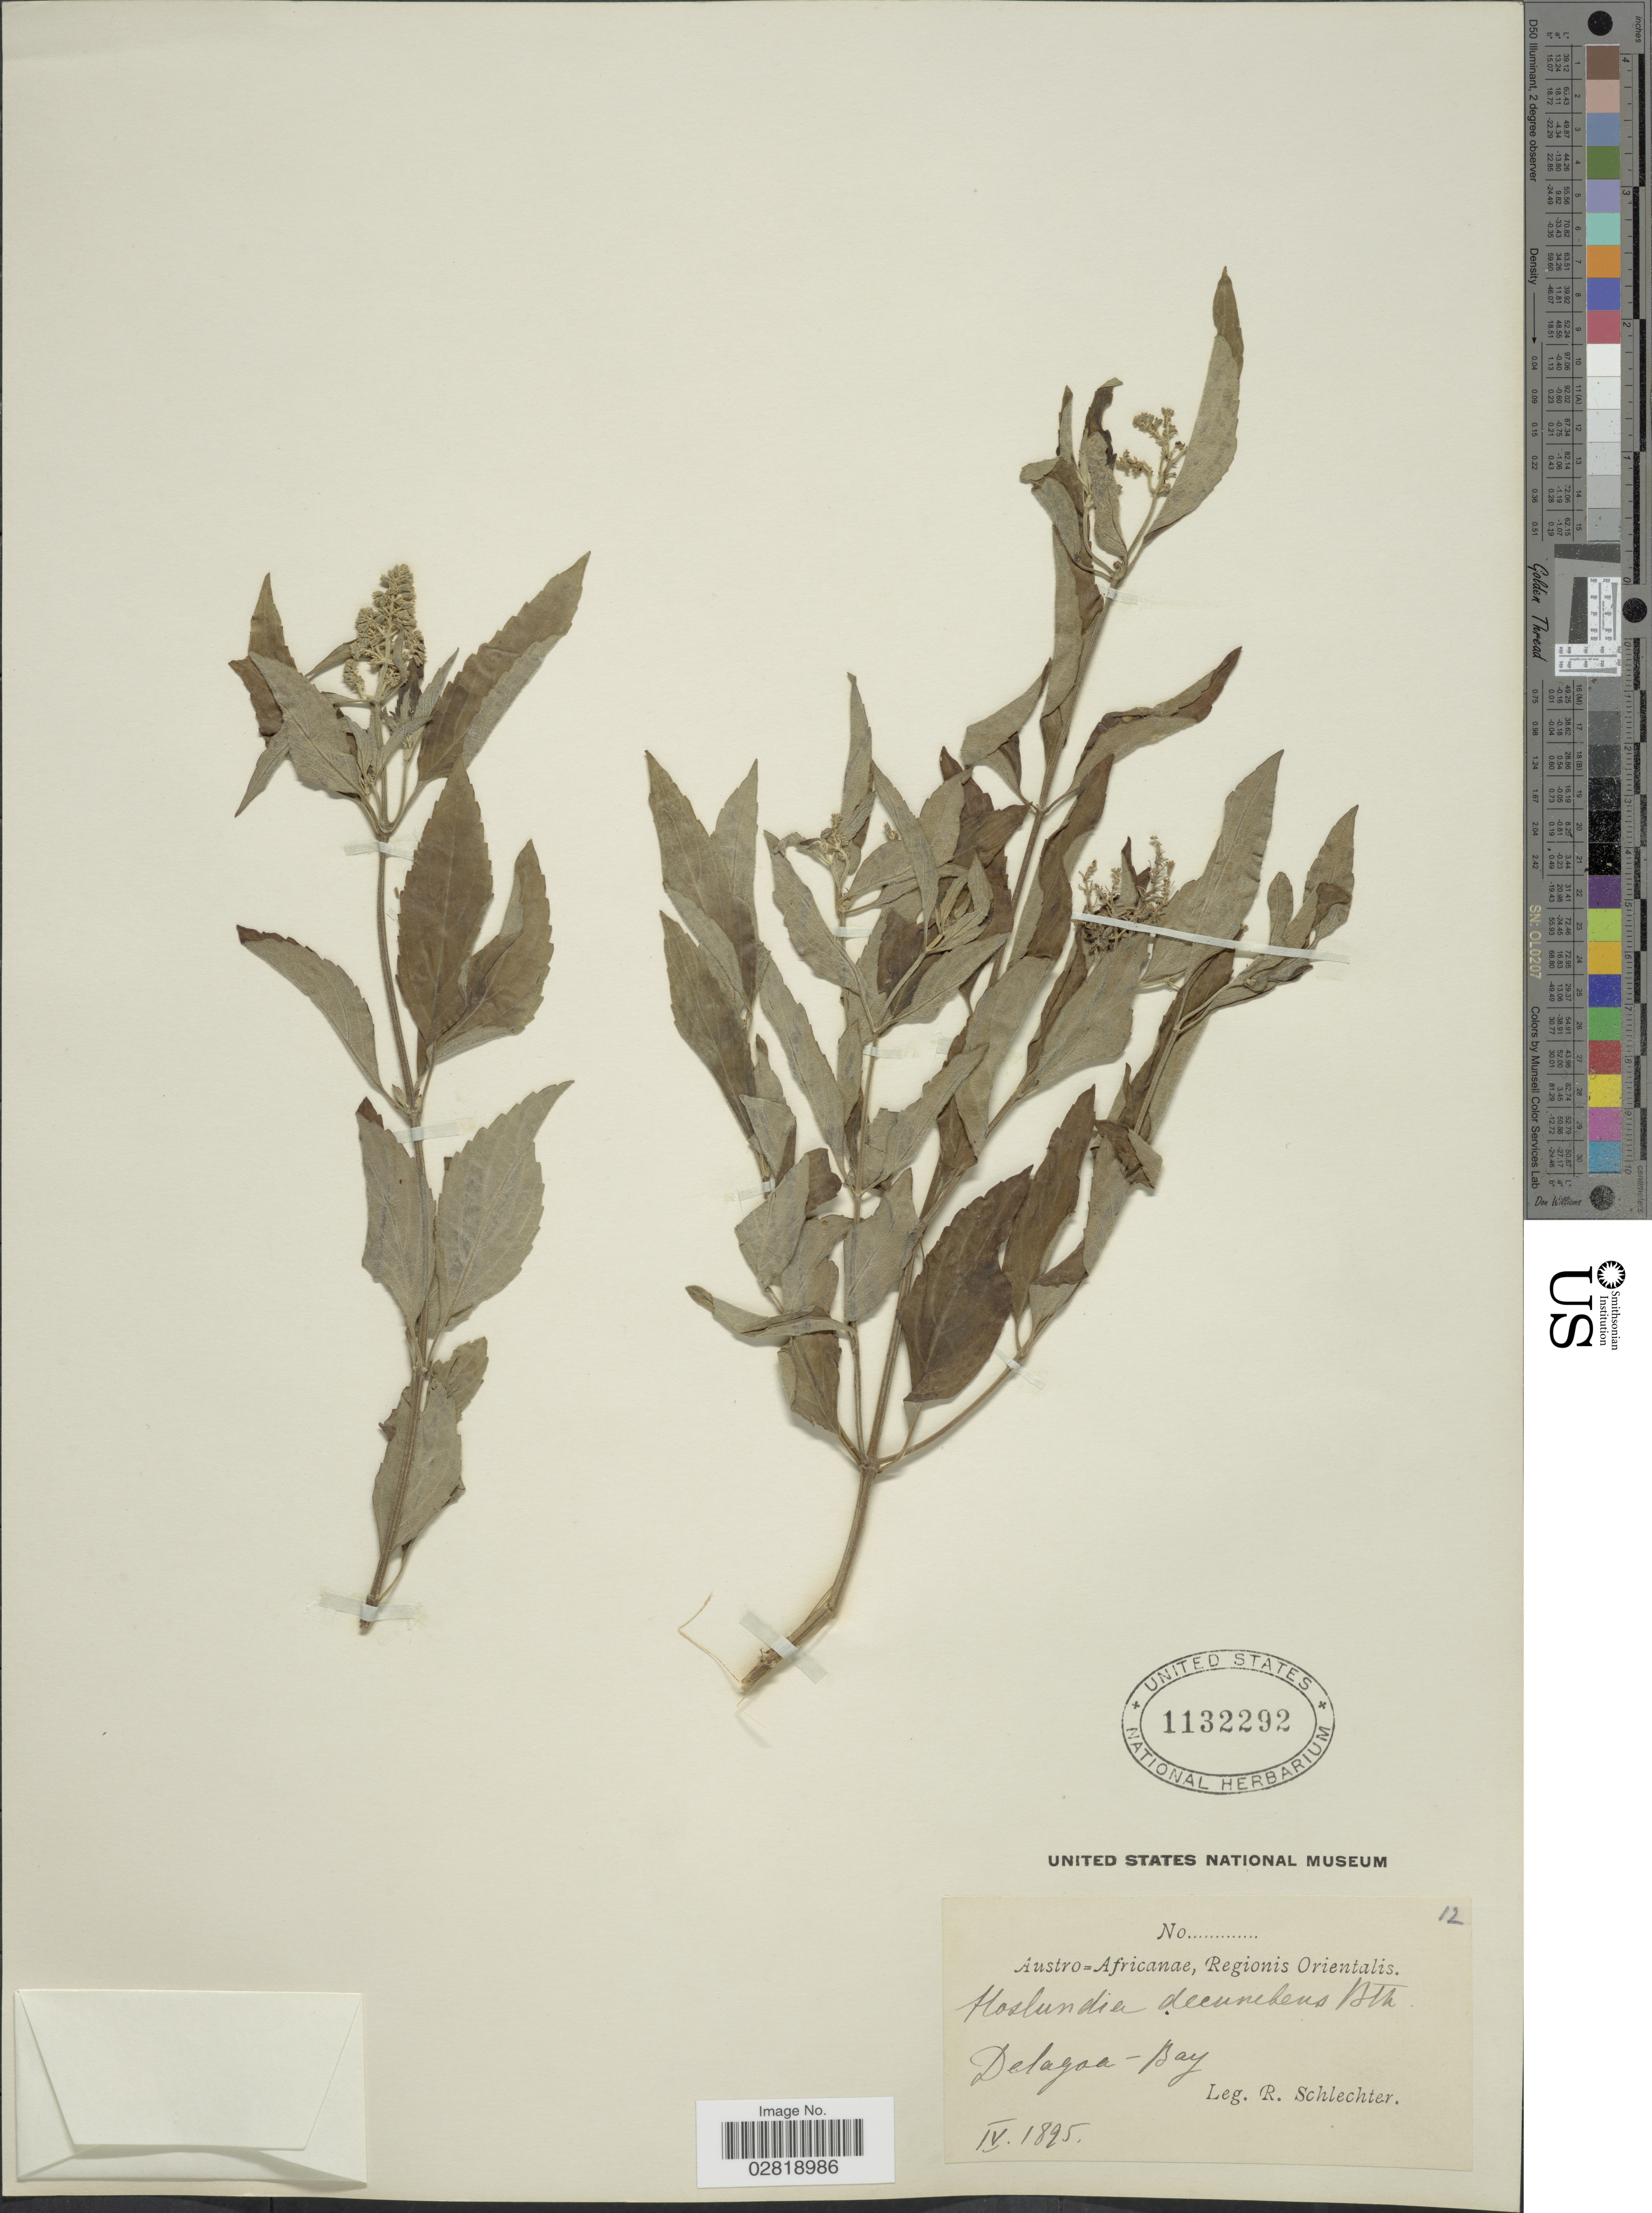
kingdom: Plantae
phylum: Tracheophyta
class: Magnoliopsida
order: Lamiales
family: Lamiaceae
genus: Hoslundia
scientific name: Hoslundia decumbens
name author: Benth.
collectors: F. R. R. Schlechter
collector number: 12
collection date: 1895-04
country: Mozambique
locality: Austro=Africanae, Regionis Orientalis. Delagoa-Bay.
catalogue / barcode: US 1132292